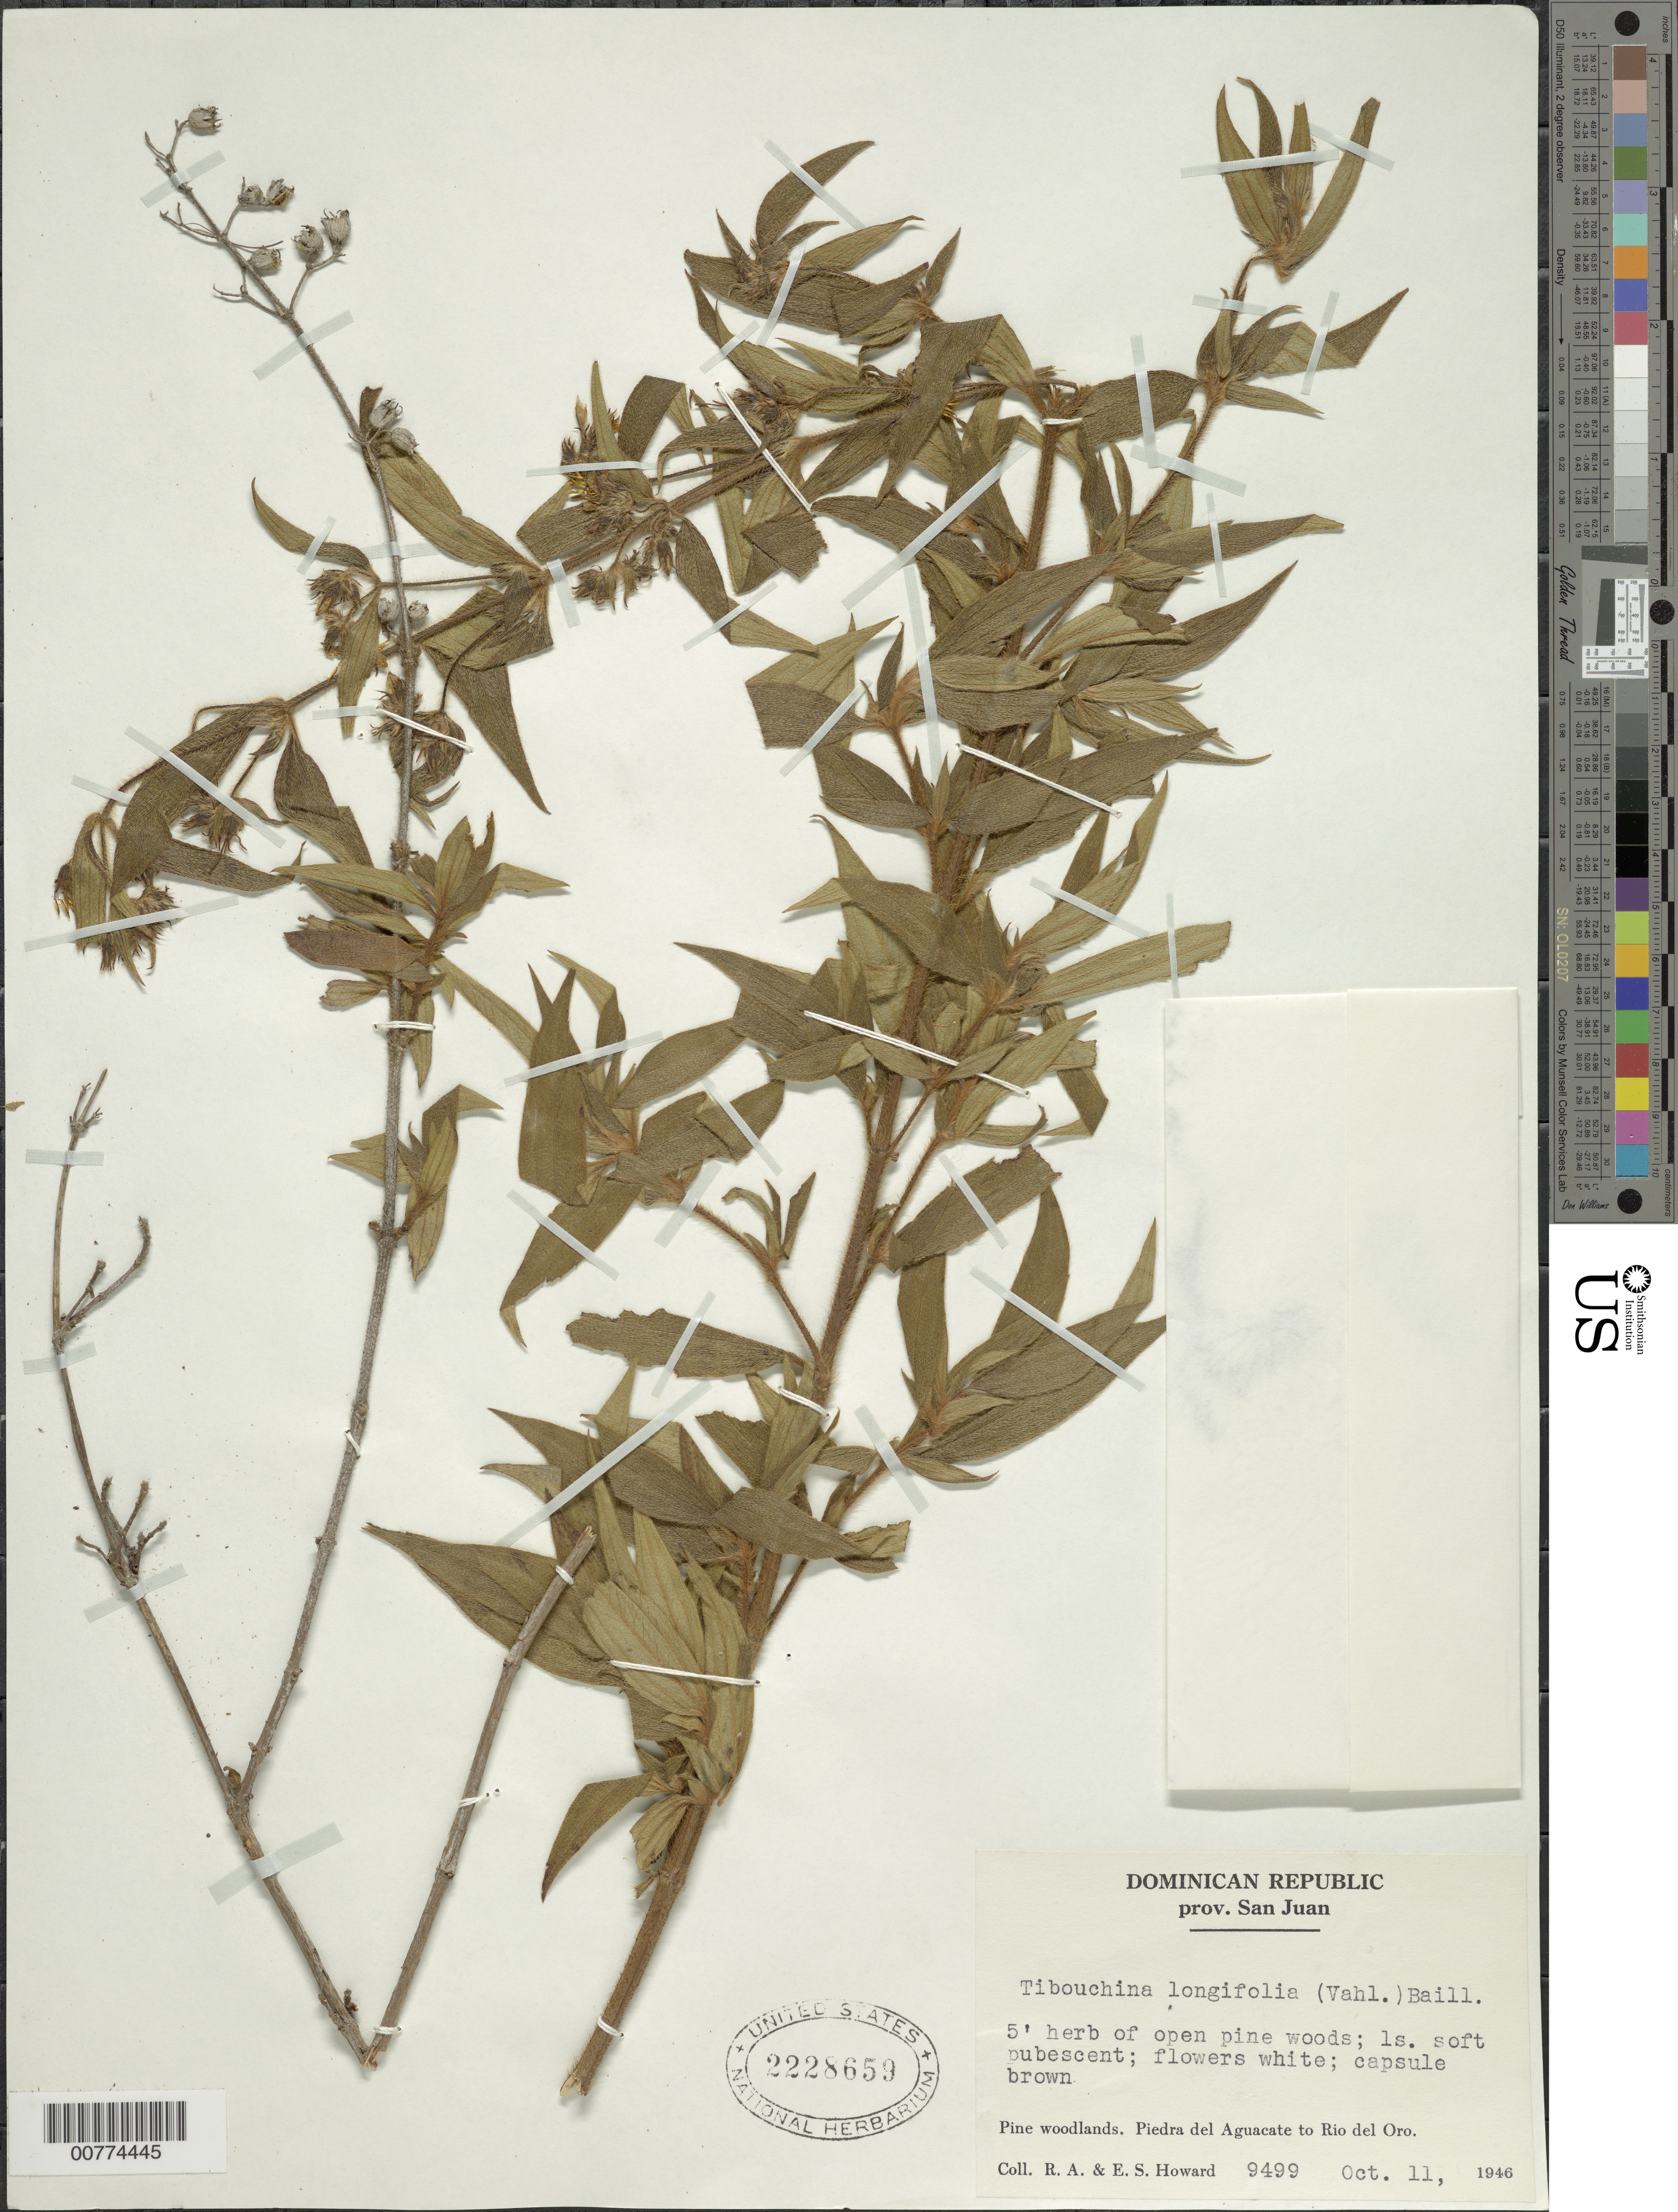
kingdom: Plantae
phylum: Tracheophyta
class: Magnoliopsida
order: Myrtales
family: Melastomataceae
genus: Chaetogastra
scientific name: Chaetogastra longifolia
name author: (Vahl) DC.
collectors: R. A. Howard & E. S. Howard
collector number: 9499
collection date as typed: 11 Oct 1946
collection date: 1946-10-11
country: Dominican Republic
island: Hispaniola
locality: Piedra del Aguacate to Rio del Oro.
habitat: Pine woodlands.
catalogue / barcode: US 2228659